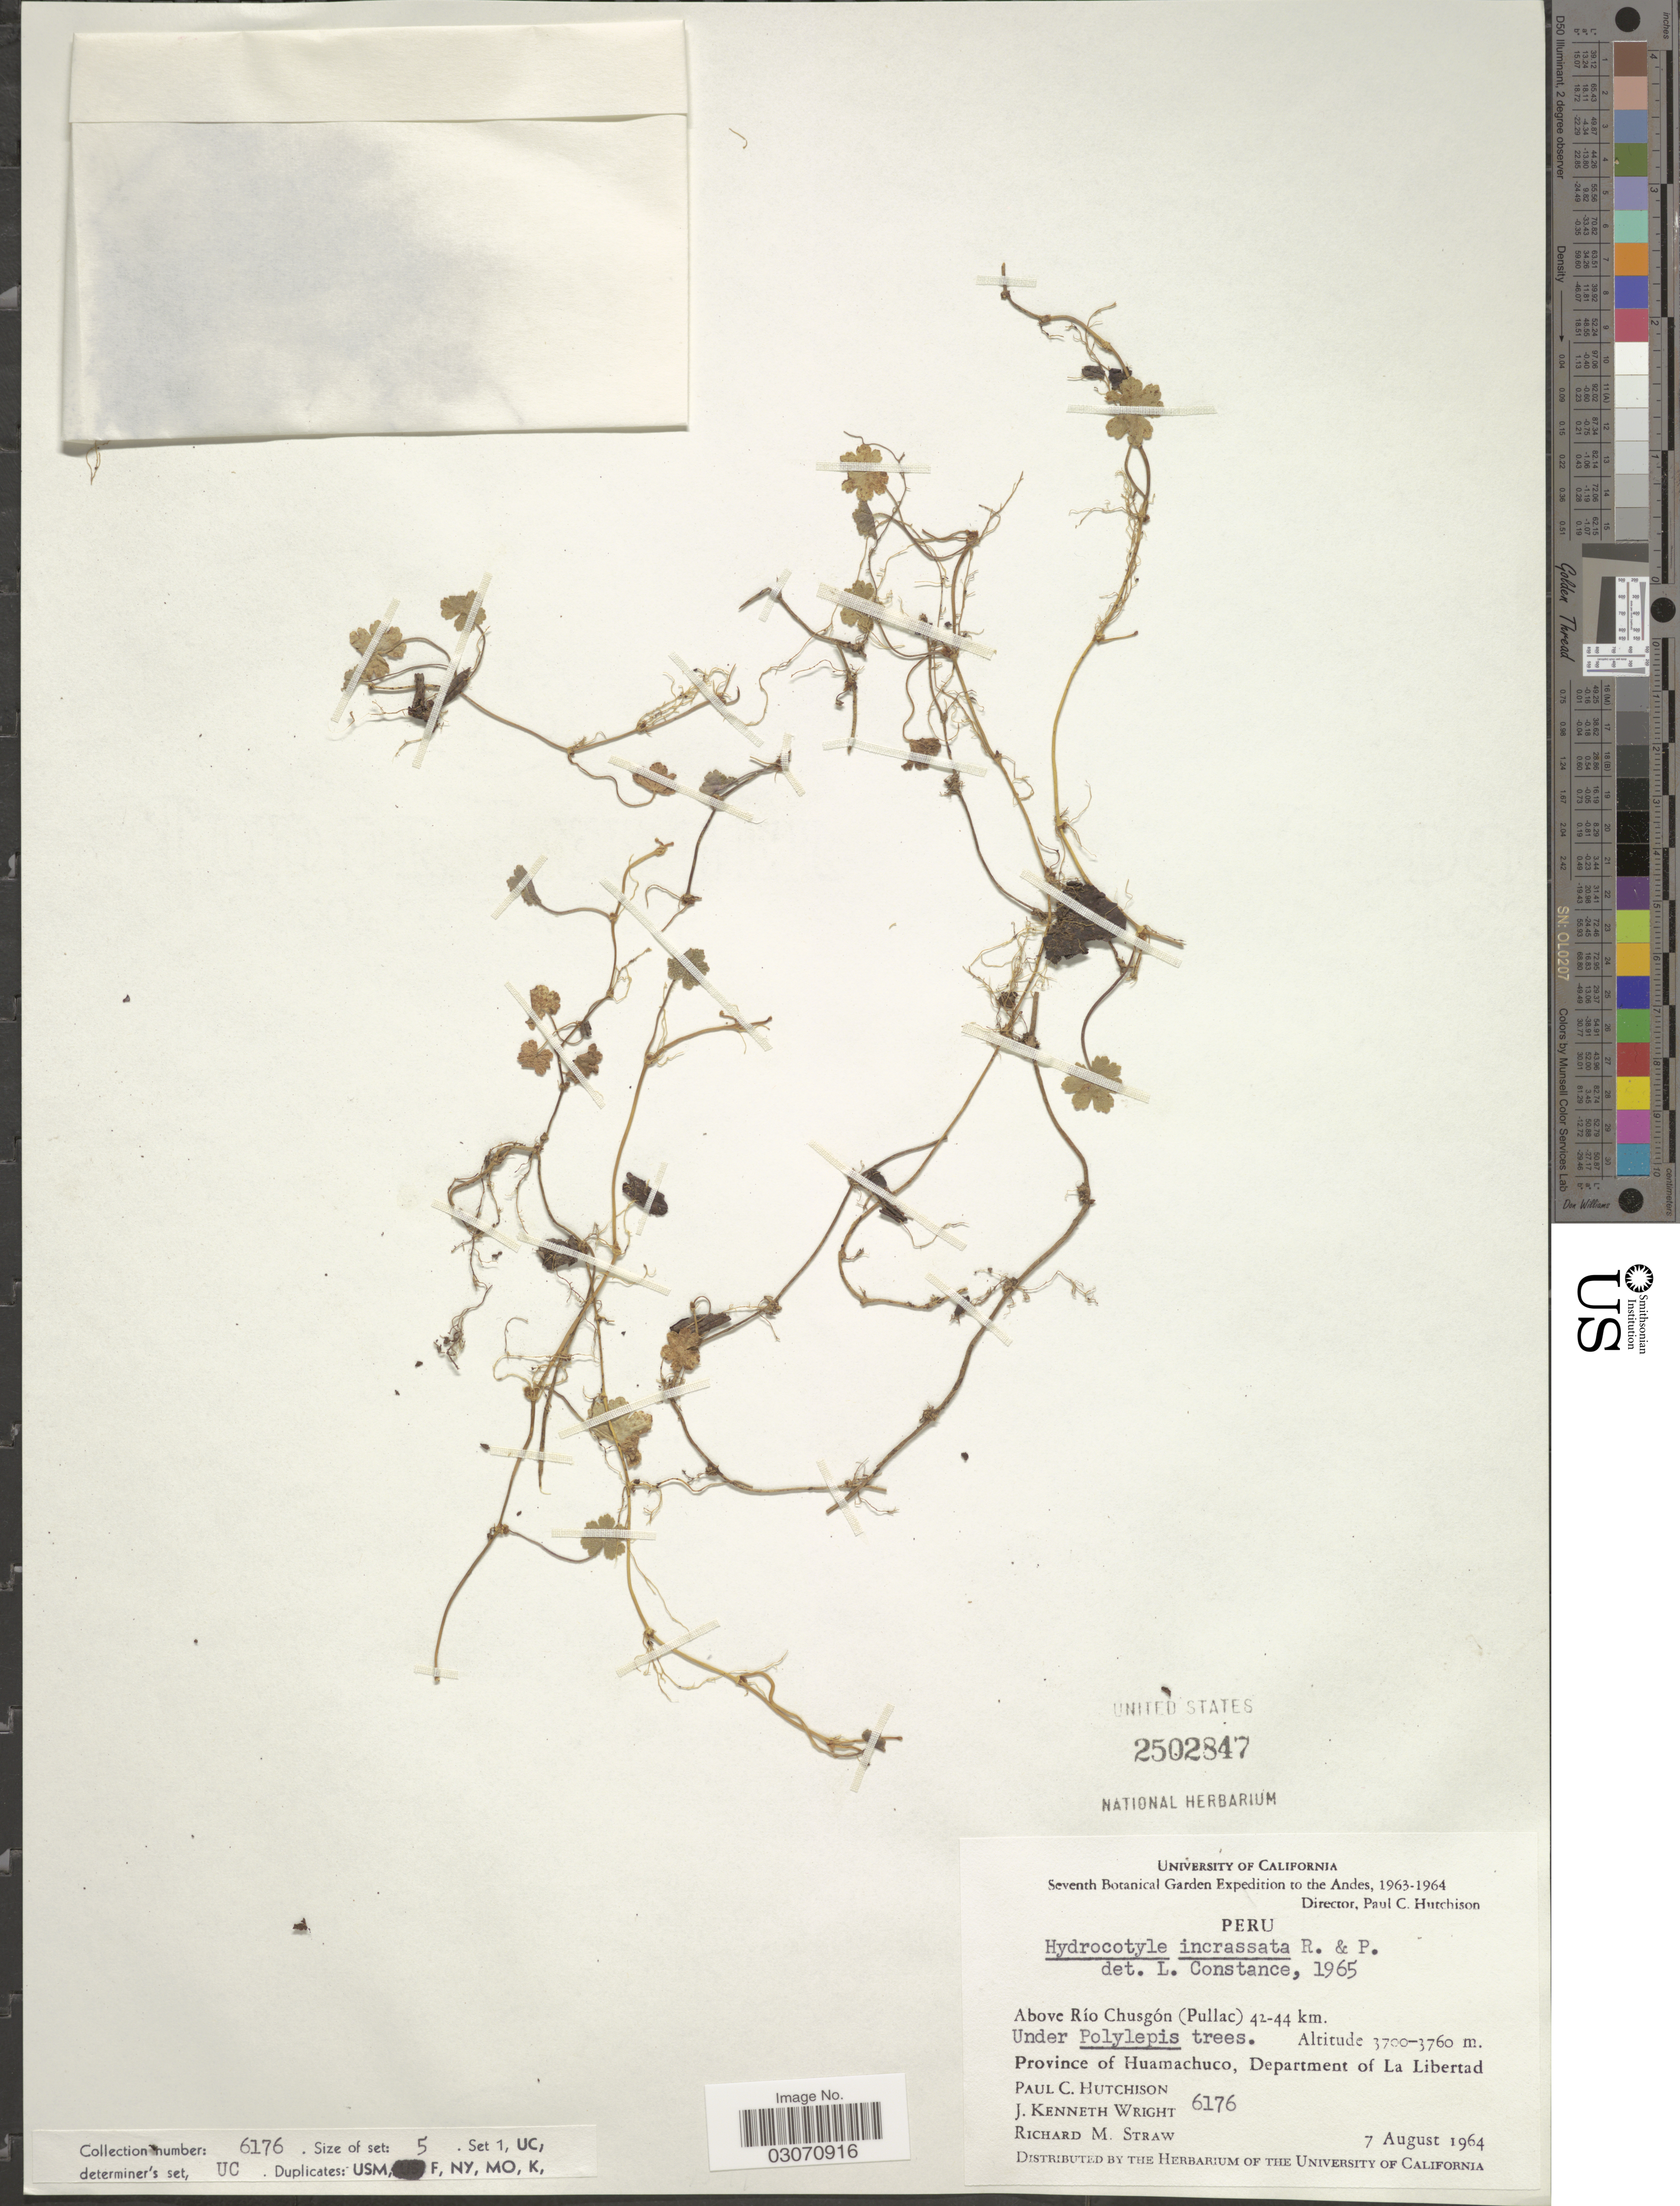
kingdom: Plantae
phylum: Tracheophyta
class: Magnoliopsida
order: Apiales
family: Araliaceae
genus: Hydrocotyle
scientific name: Hydrocotyle incrassata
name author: Ruiz & Pav.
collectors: P. C. Hutchison, J. K. Wright & R. M. Straw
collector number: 6176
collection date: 1964-08-07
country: Peru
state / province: La Libertad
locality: Andes. Above Río Chusgón (Pullac) 42-44 km. Province of Huamachuco, Department of La Libertad.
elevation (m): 3700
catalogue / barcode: US 2502847